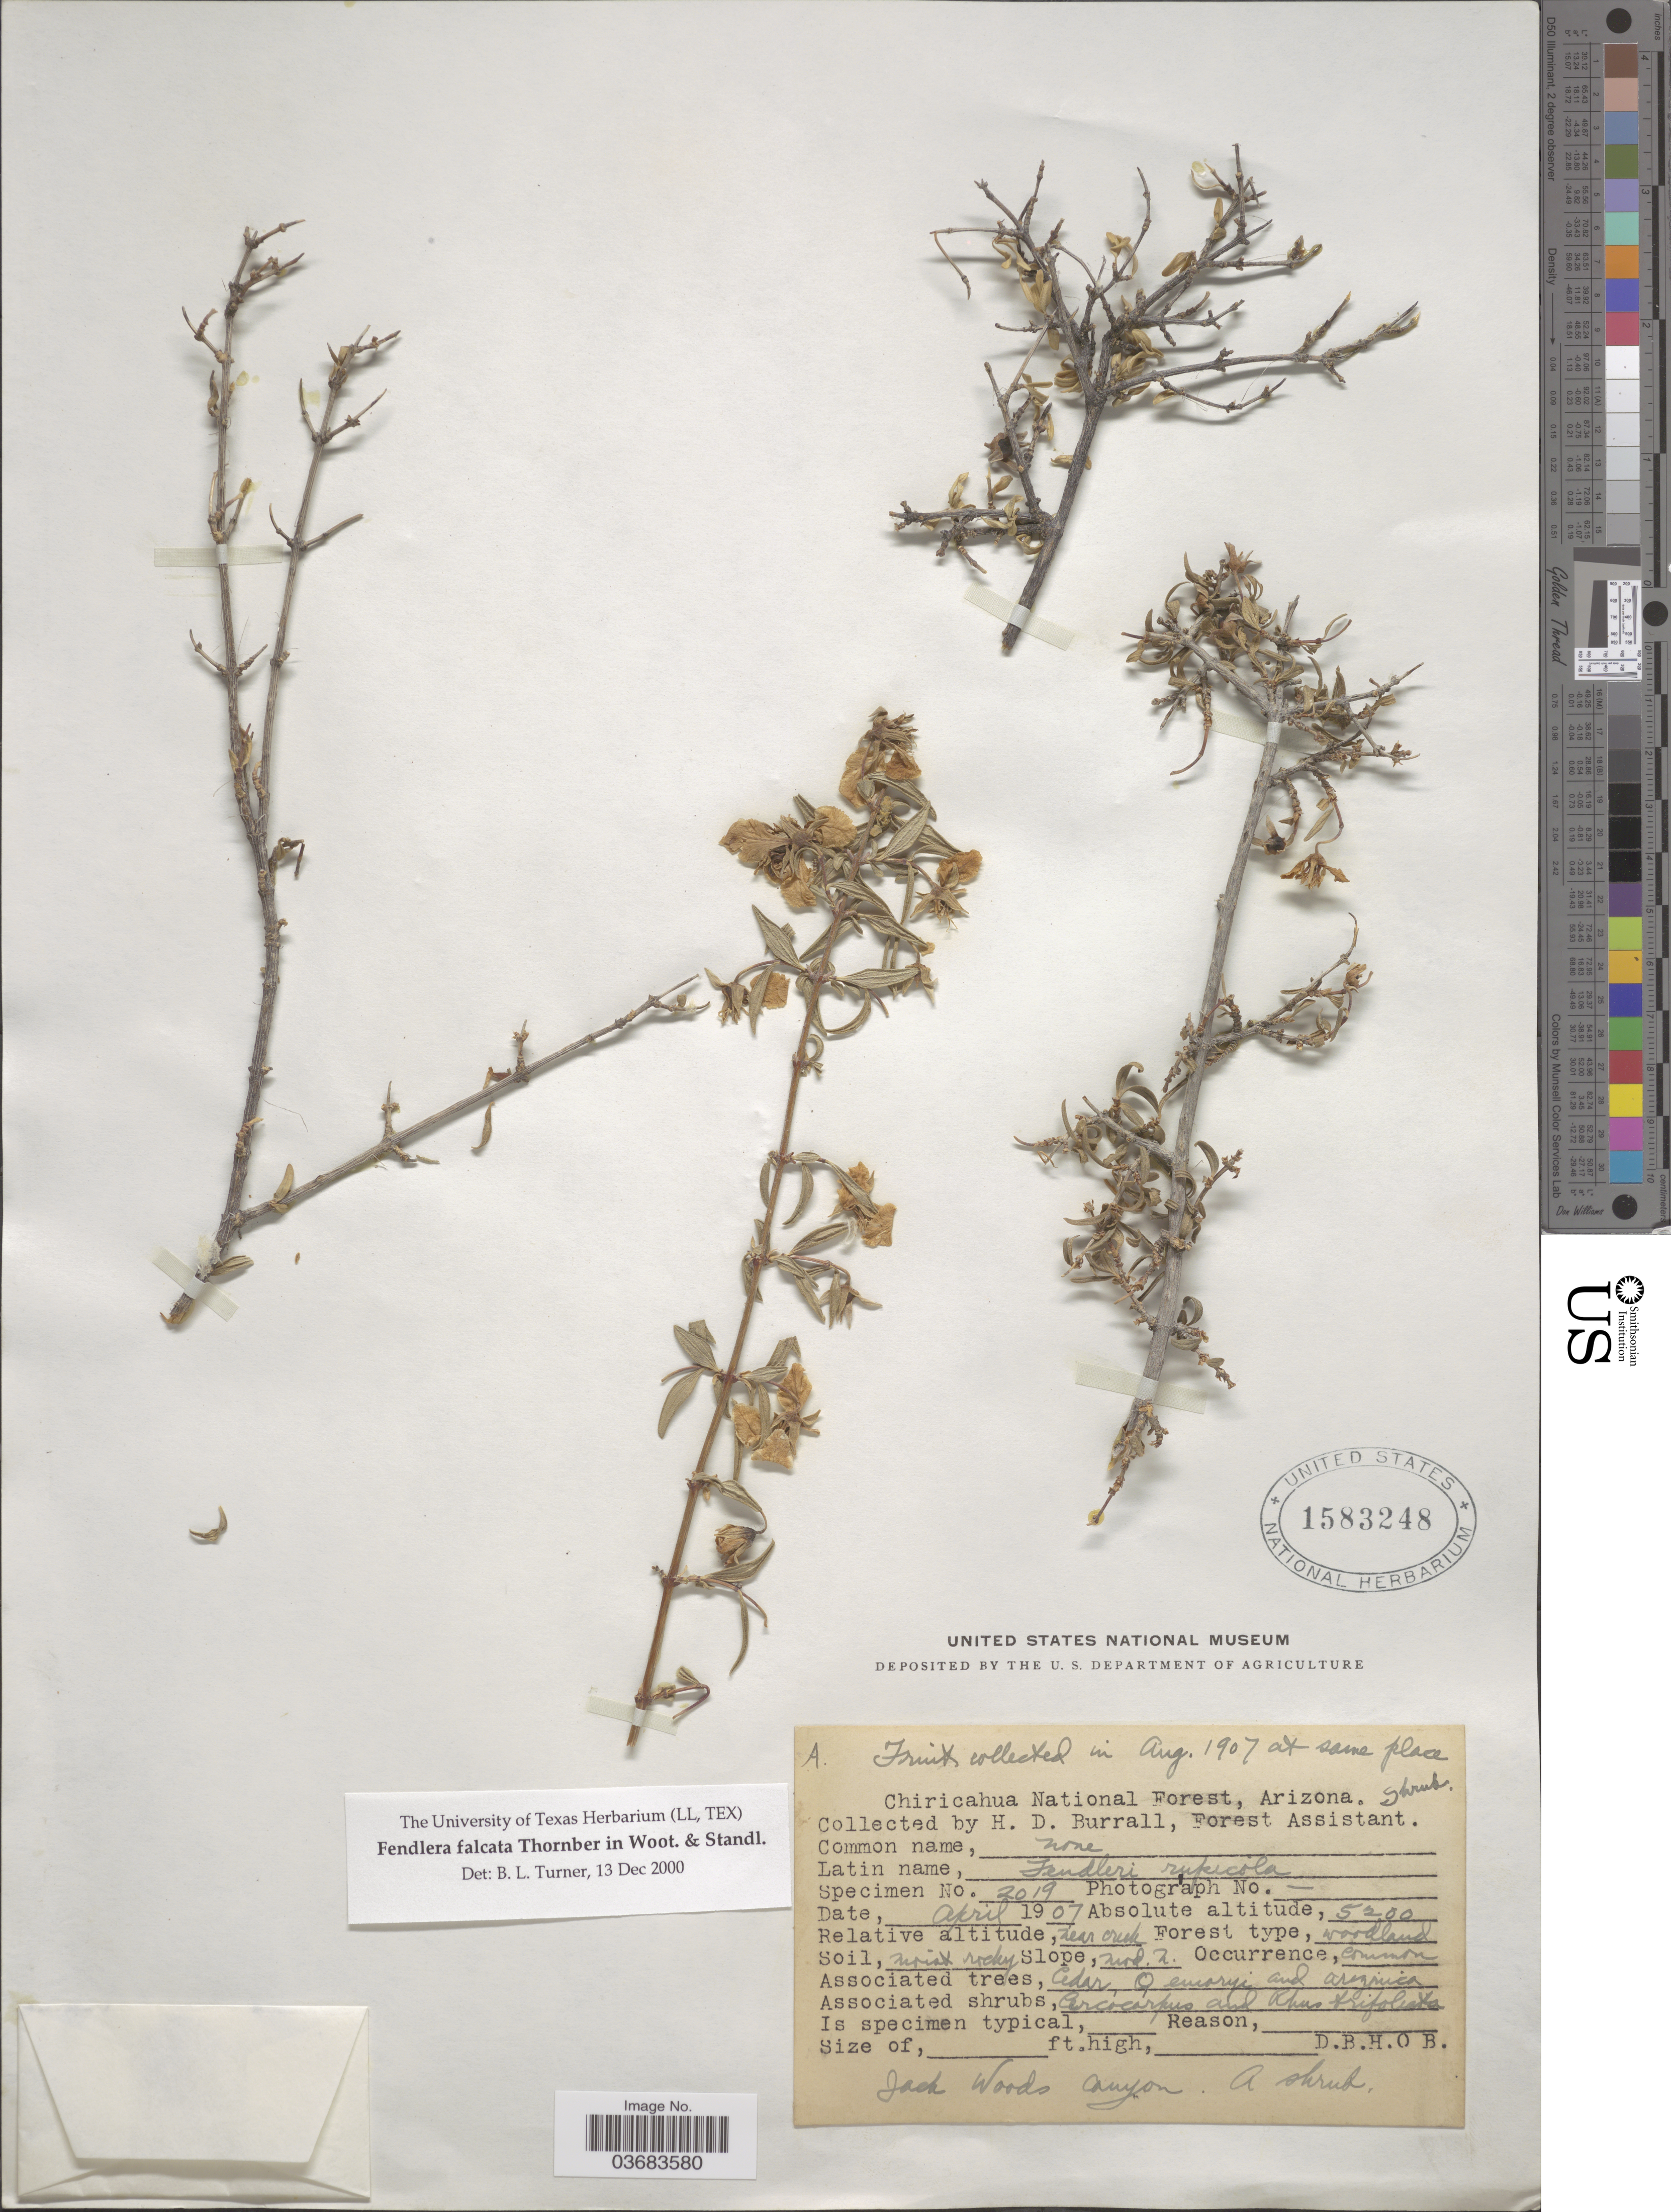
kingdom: Plantae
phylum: Tracheophyta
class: Magnoliopsida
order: Cornales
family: Hydrangeaceae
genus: Fendlera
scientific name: Fendlera rupicola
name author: Englem. & A. Gray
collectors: H. Burrall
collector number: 2019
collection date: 1907-04/1907-08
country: United States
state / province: Arizona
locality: Chiricahua National Forest. Jack Woods Canyon.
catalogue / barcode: US 1583248